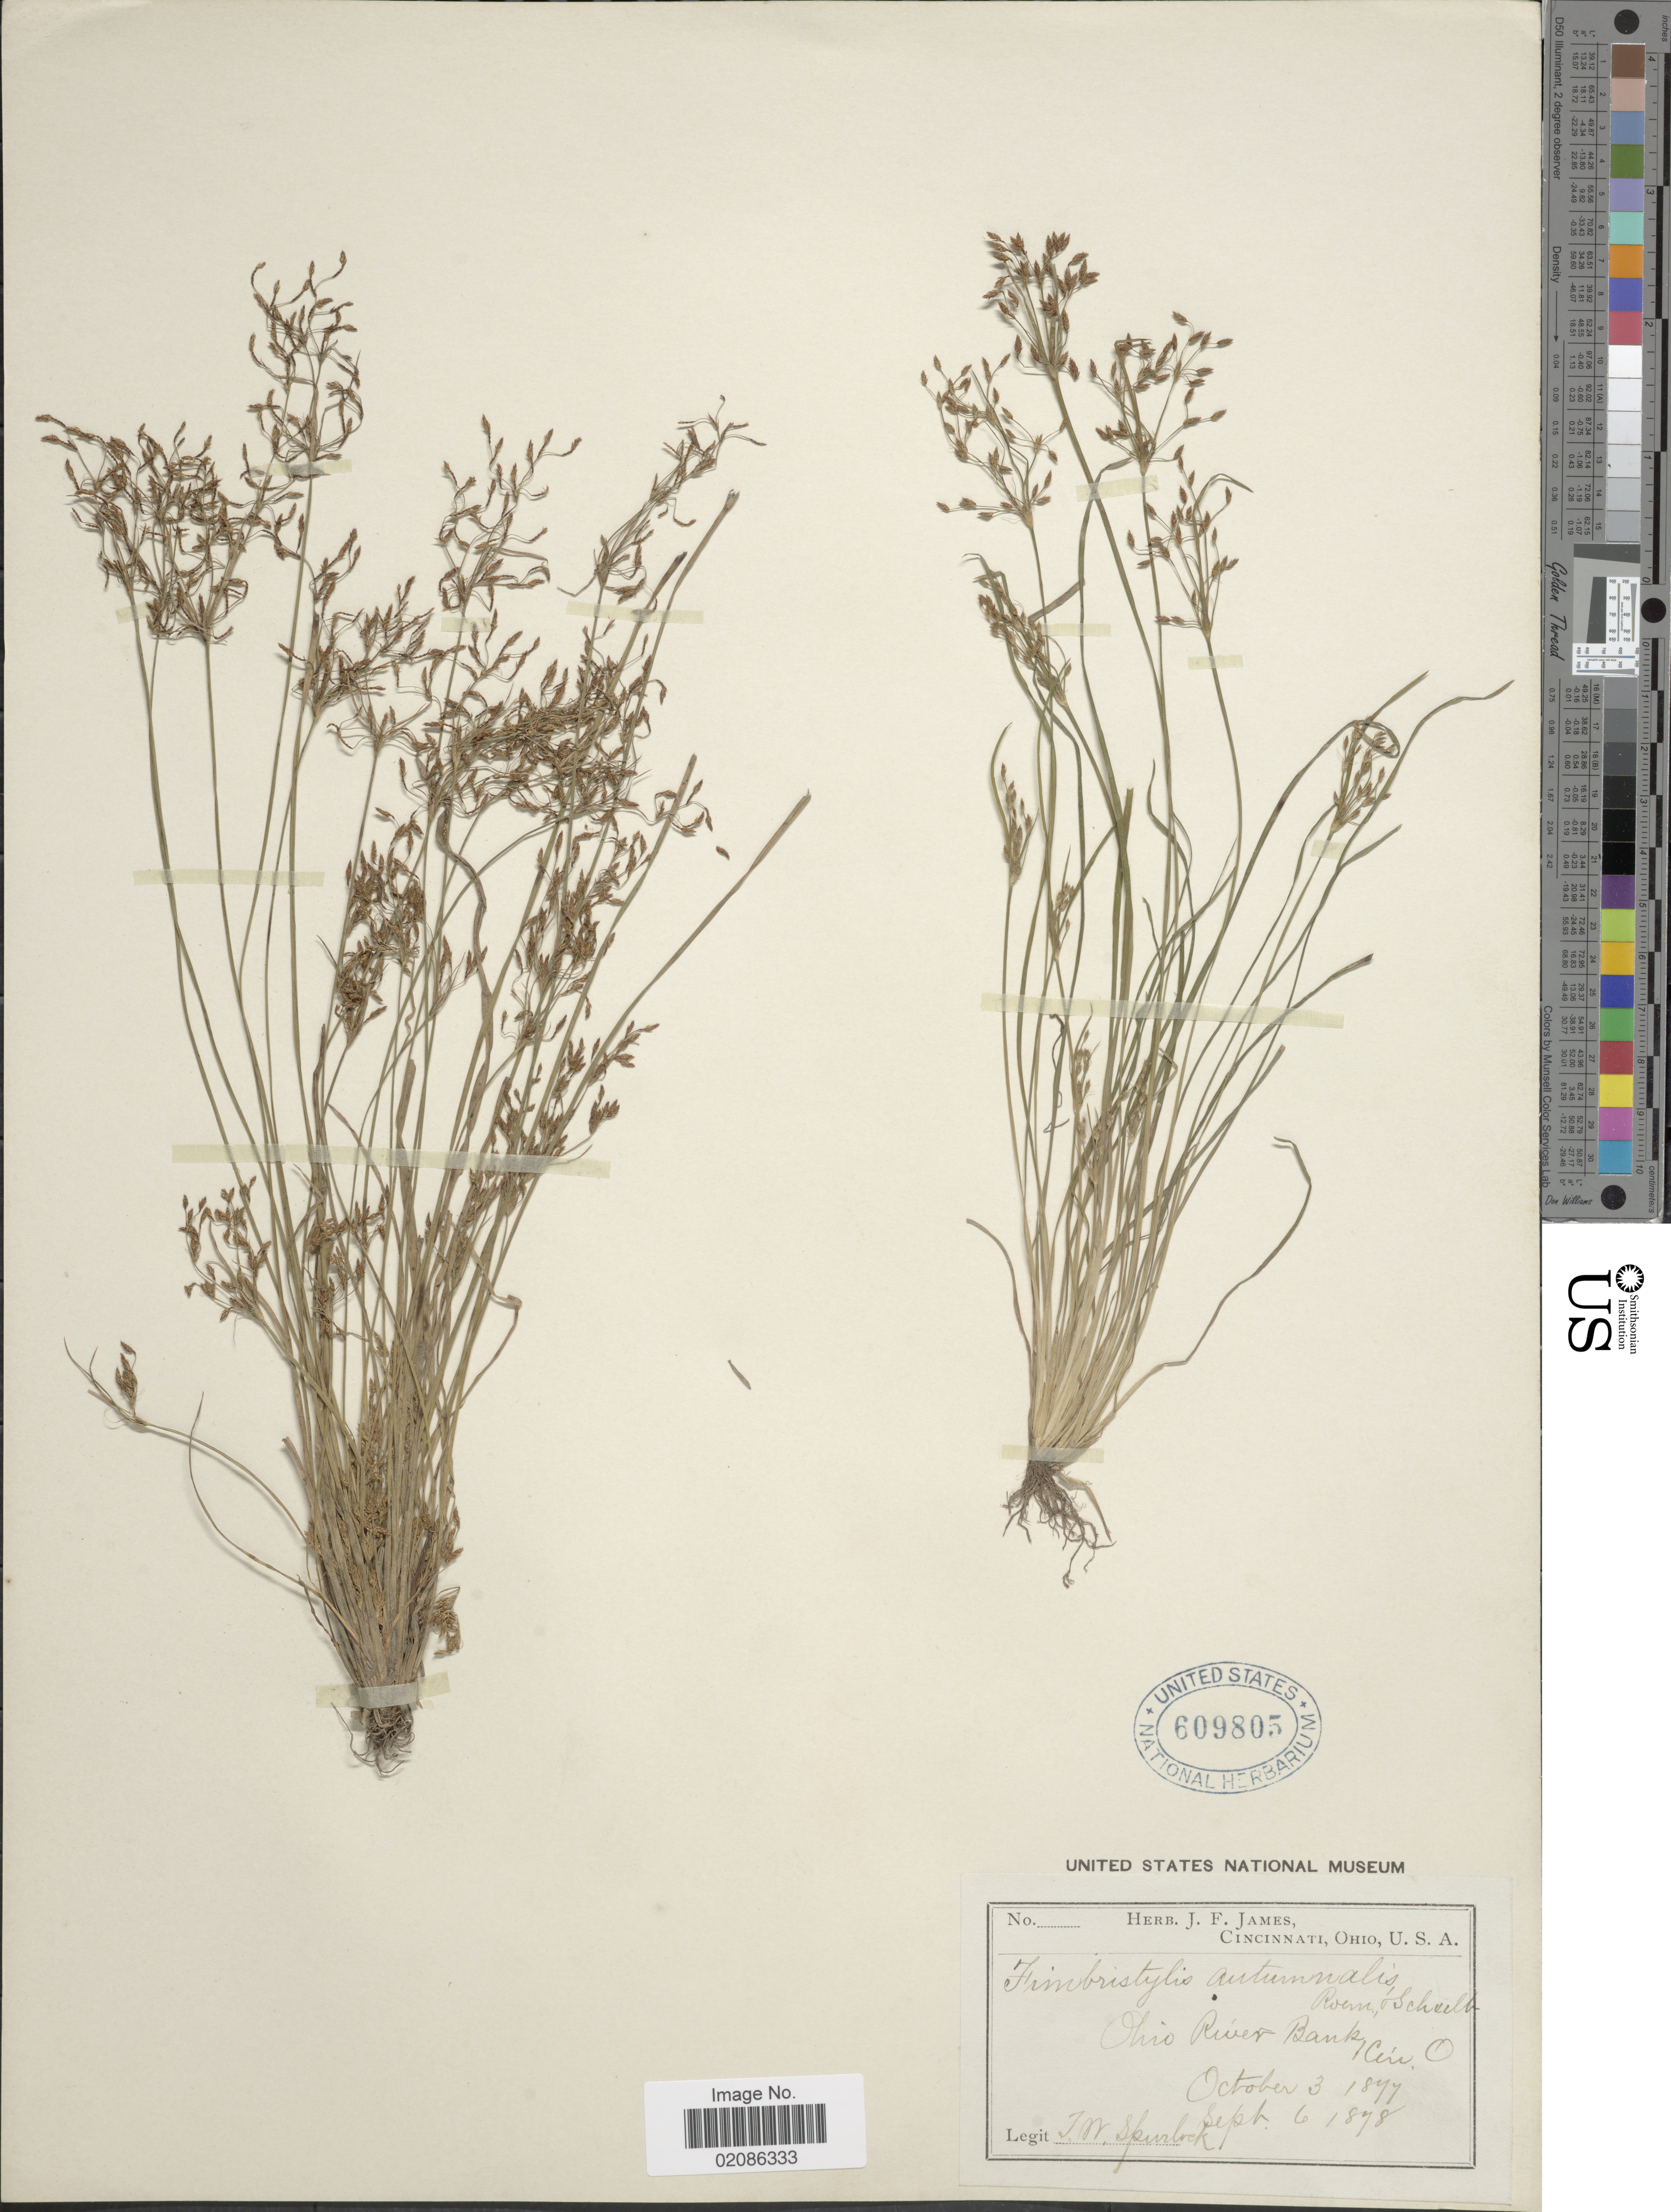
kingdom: Plantae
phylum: Tracheophyta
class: Liliopsida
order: Poales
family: Cyperaceae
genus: Fimbristylis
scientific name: Fimbristylis autumnalis (L.) Roem. & Schult.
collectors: T. Spurlock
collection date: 1877-10-03/1878-09-06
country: United States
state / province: Ohio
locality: Ohio River Bank, Cére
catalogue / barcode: US 609805